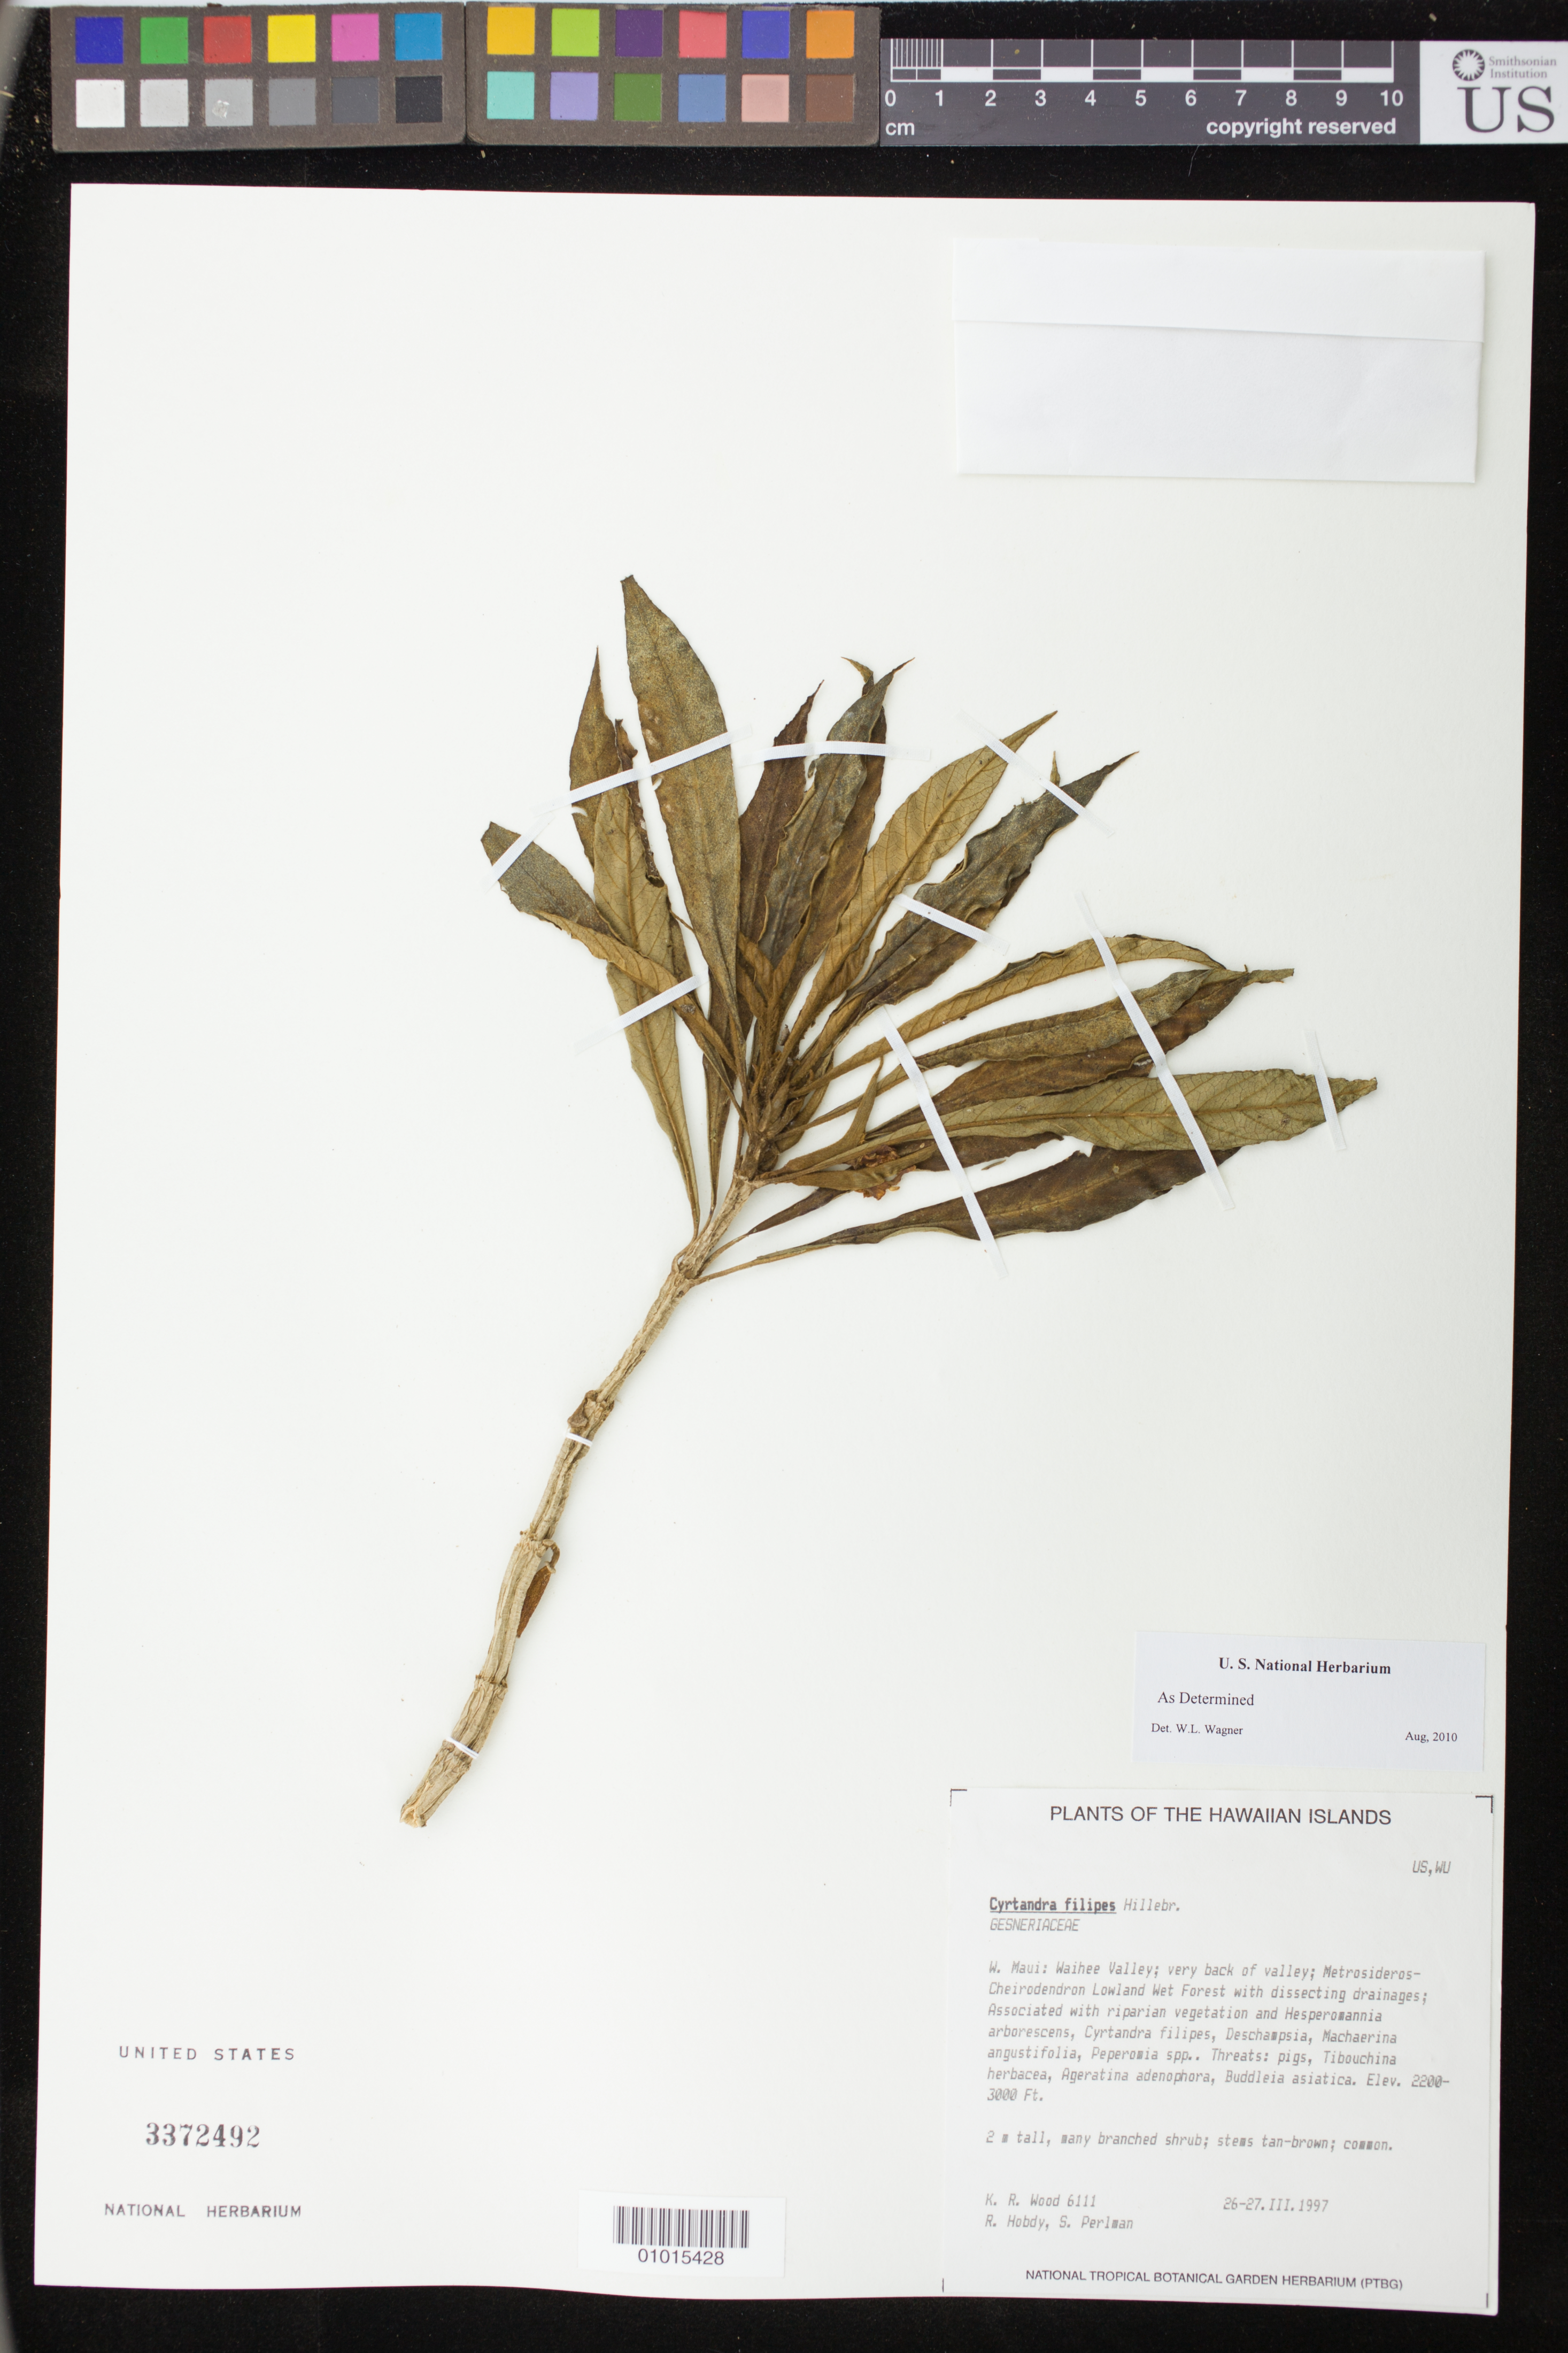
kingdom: Plantae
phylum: Tracheophyta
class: Magnoliopsida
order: Lamiales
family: Gesneriaceae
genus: Cyrtandra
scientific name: Cyrtandra filipes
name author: Hillebr.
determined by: Wagner, W. L., (BOT), Smithsonian Institution - National Museum of Natural History (UNITED STATES)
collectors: K. R. Wood, R. Hobdy & S. P. Perlman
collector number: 6111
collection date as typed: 26 Mar 1997 27 Mar 1997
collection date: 1997-03-26/1997-03-27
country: United States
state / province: Hawaii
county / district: Maui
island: Maui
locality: W. Maui: Waihee Valley, very back of valley.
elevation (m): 671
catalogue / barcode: US 3372492